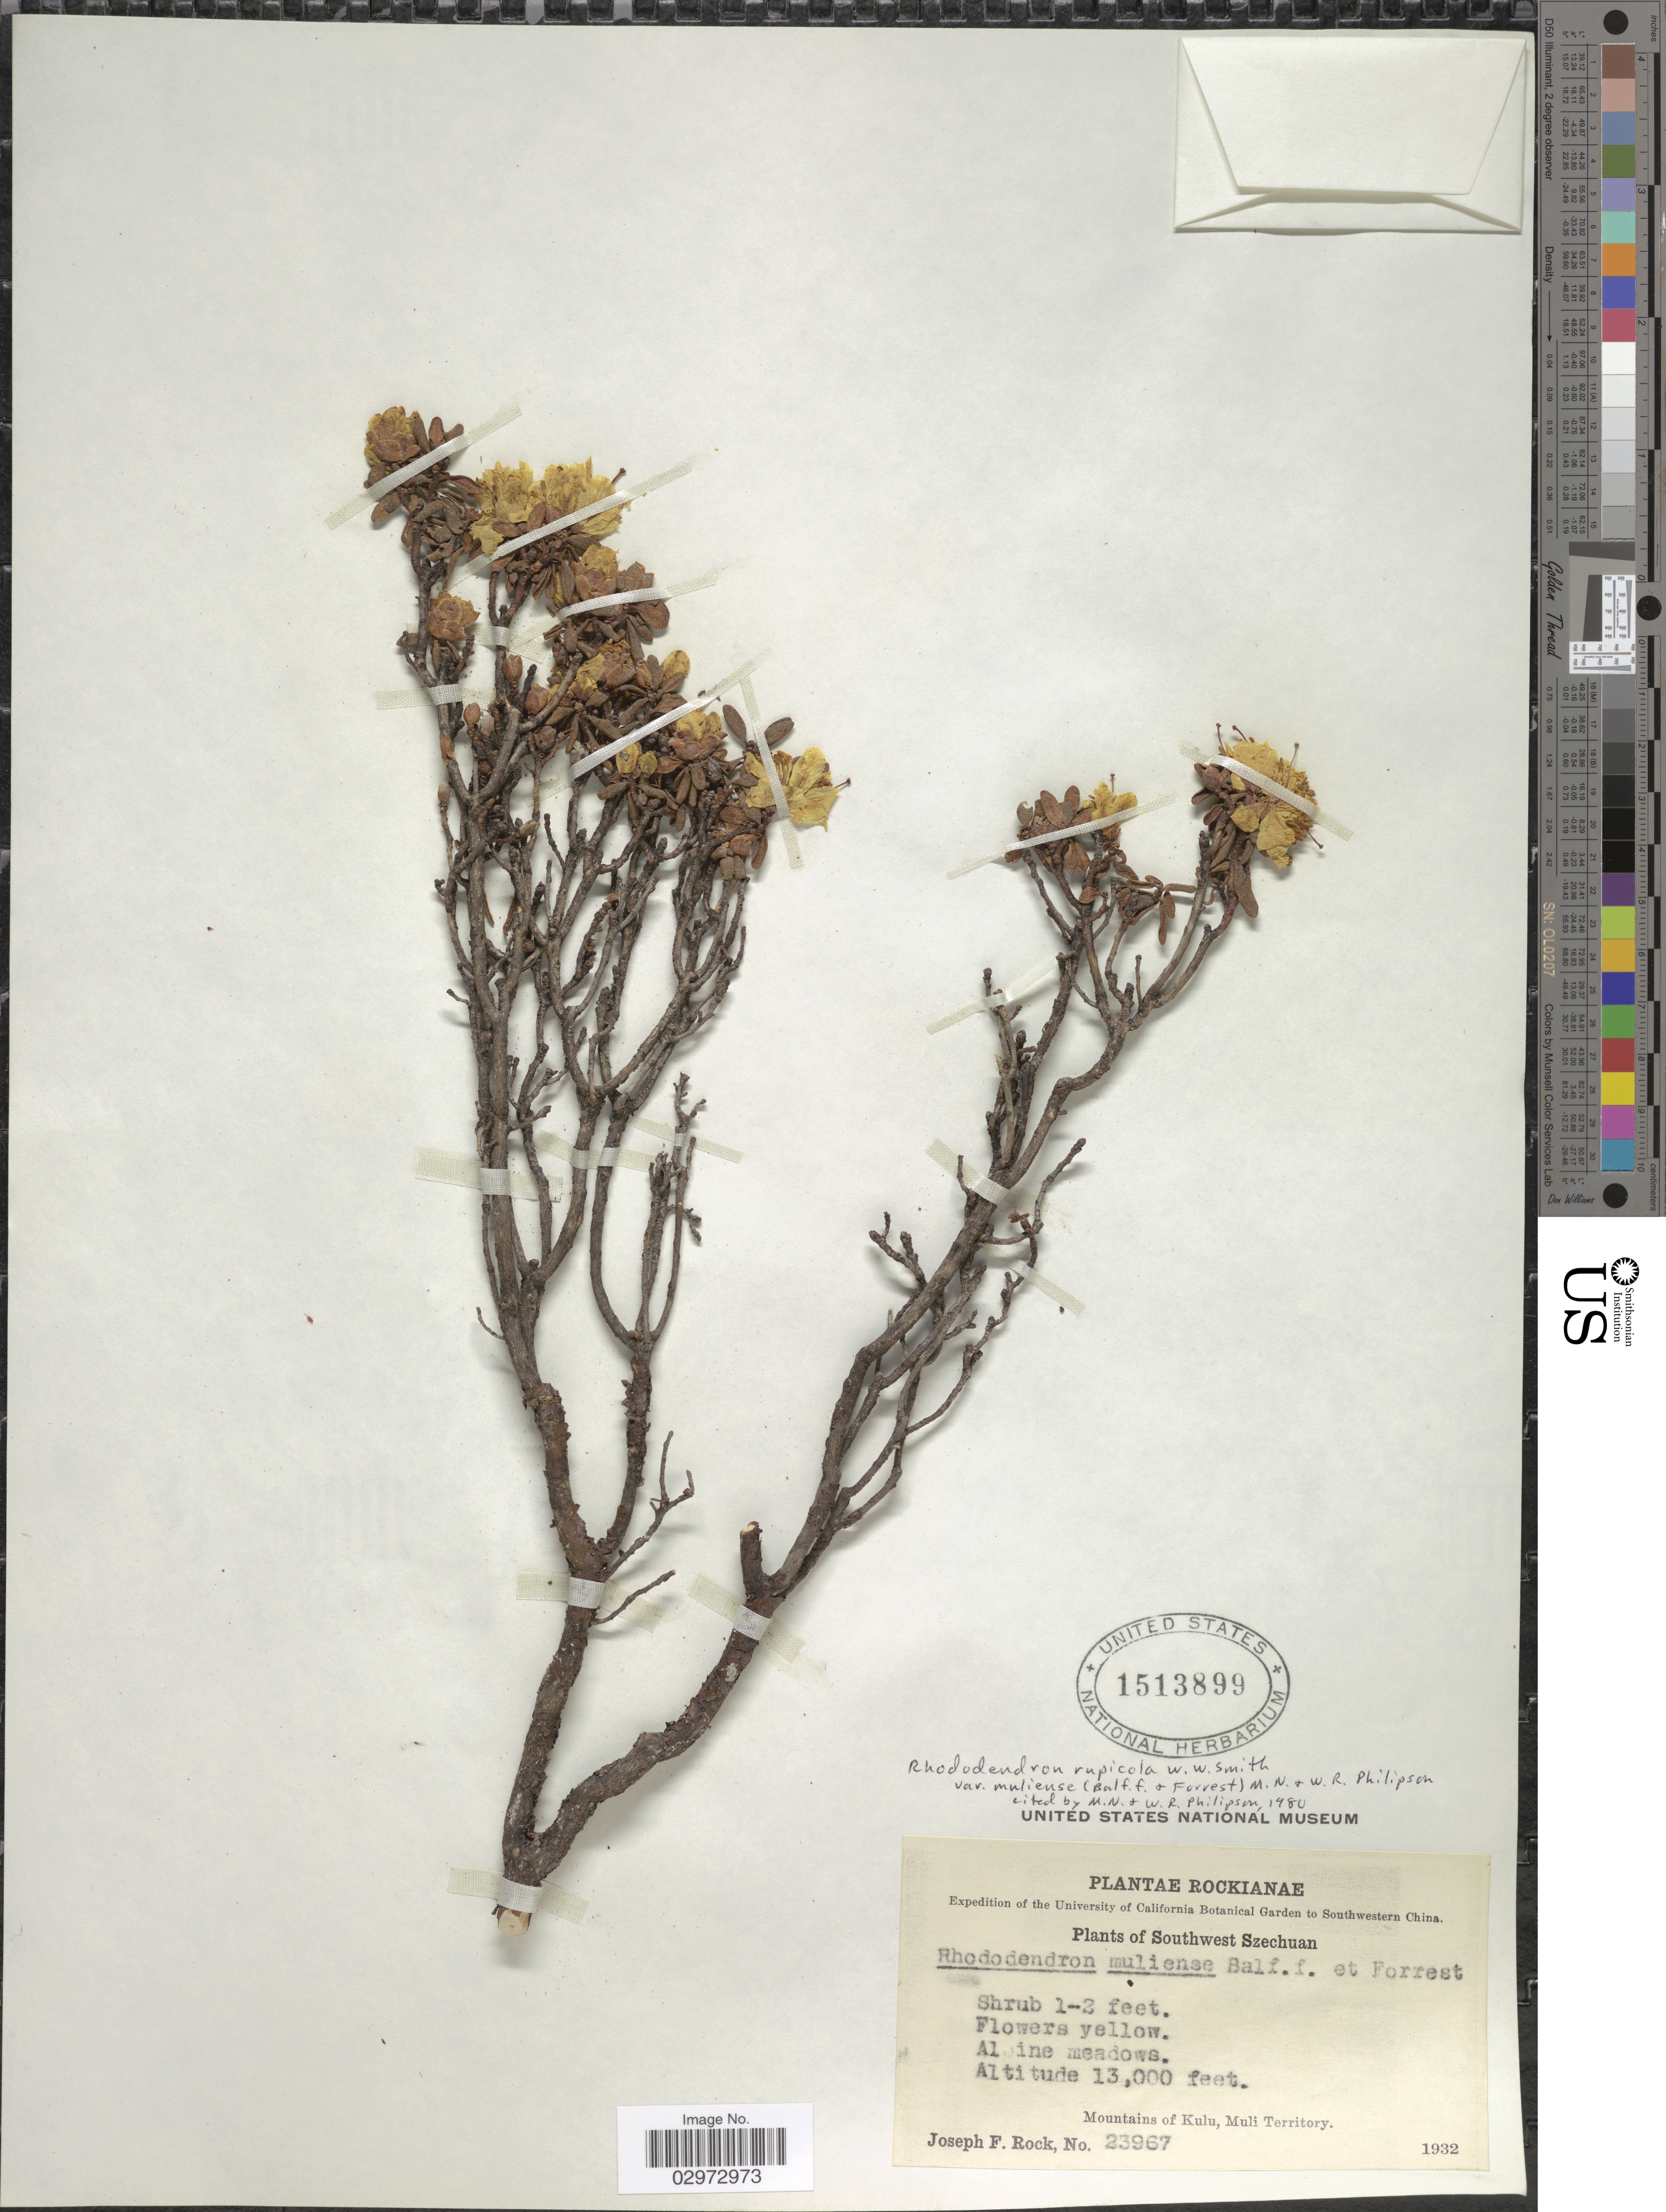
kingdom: Plantae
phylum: Tracheophyta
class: Magnoliopsida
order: Ericales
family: Ericaceae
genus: Rhododendron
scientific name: Rhododendron rupicola var. muliense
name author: (Balf. f. & Forrest) Philipson & M. N. Philipson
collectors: J. F. Rock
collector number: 23967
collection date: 1932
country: China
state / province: Sichuan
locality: Southwestern China, Southwest Szechuan, Mountains of Kulu, Muli Territory.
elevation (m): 3962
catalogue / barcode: US 1513899